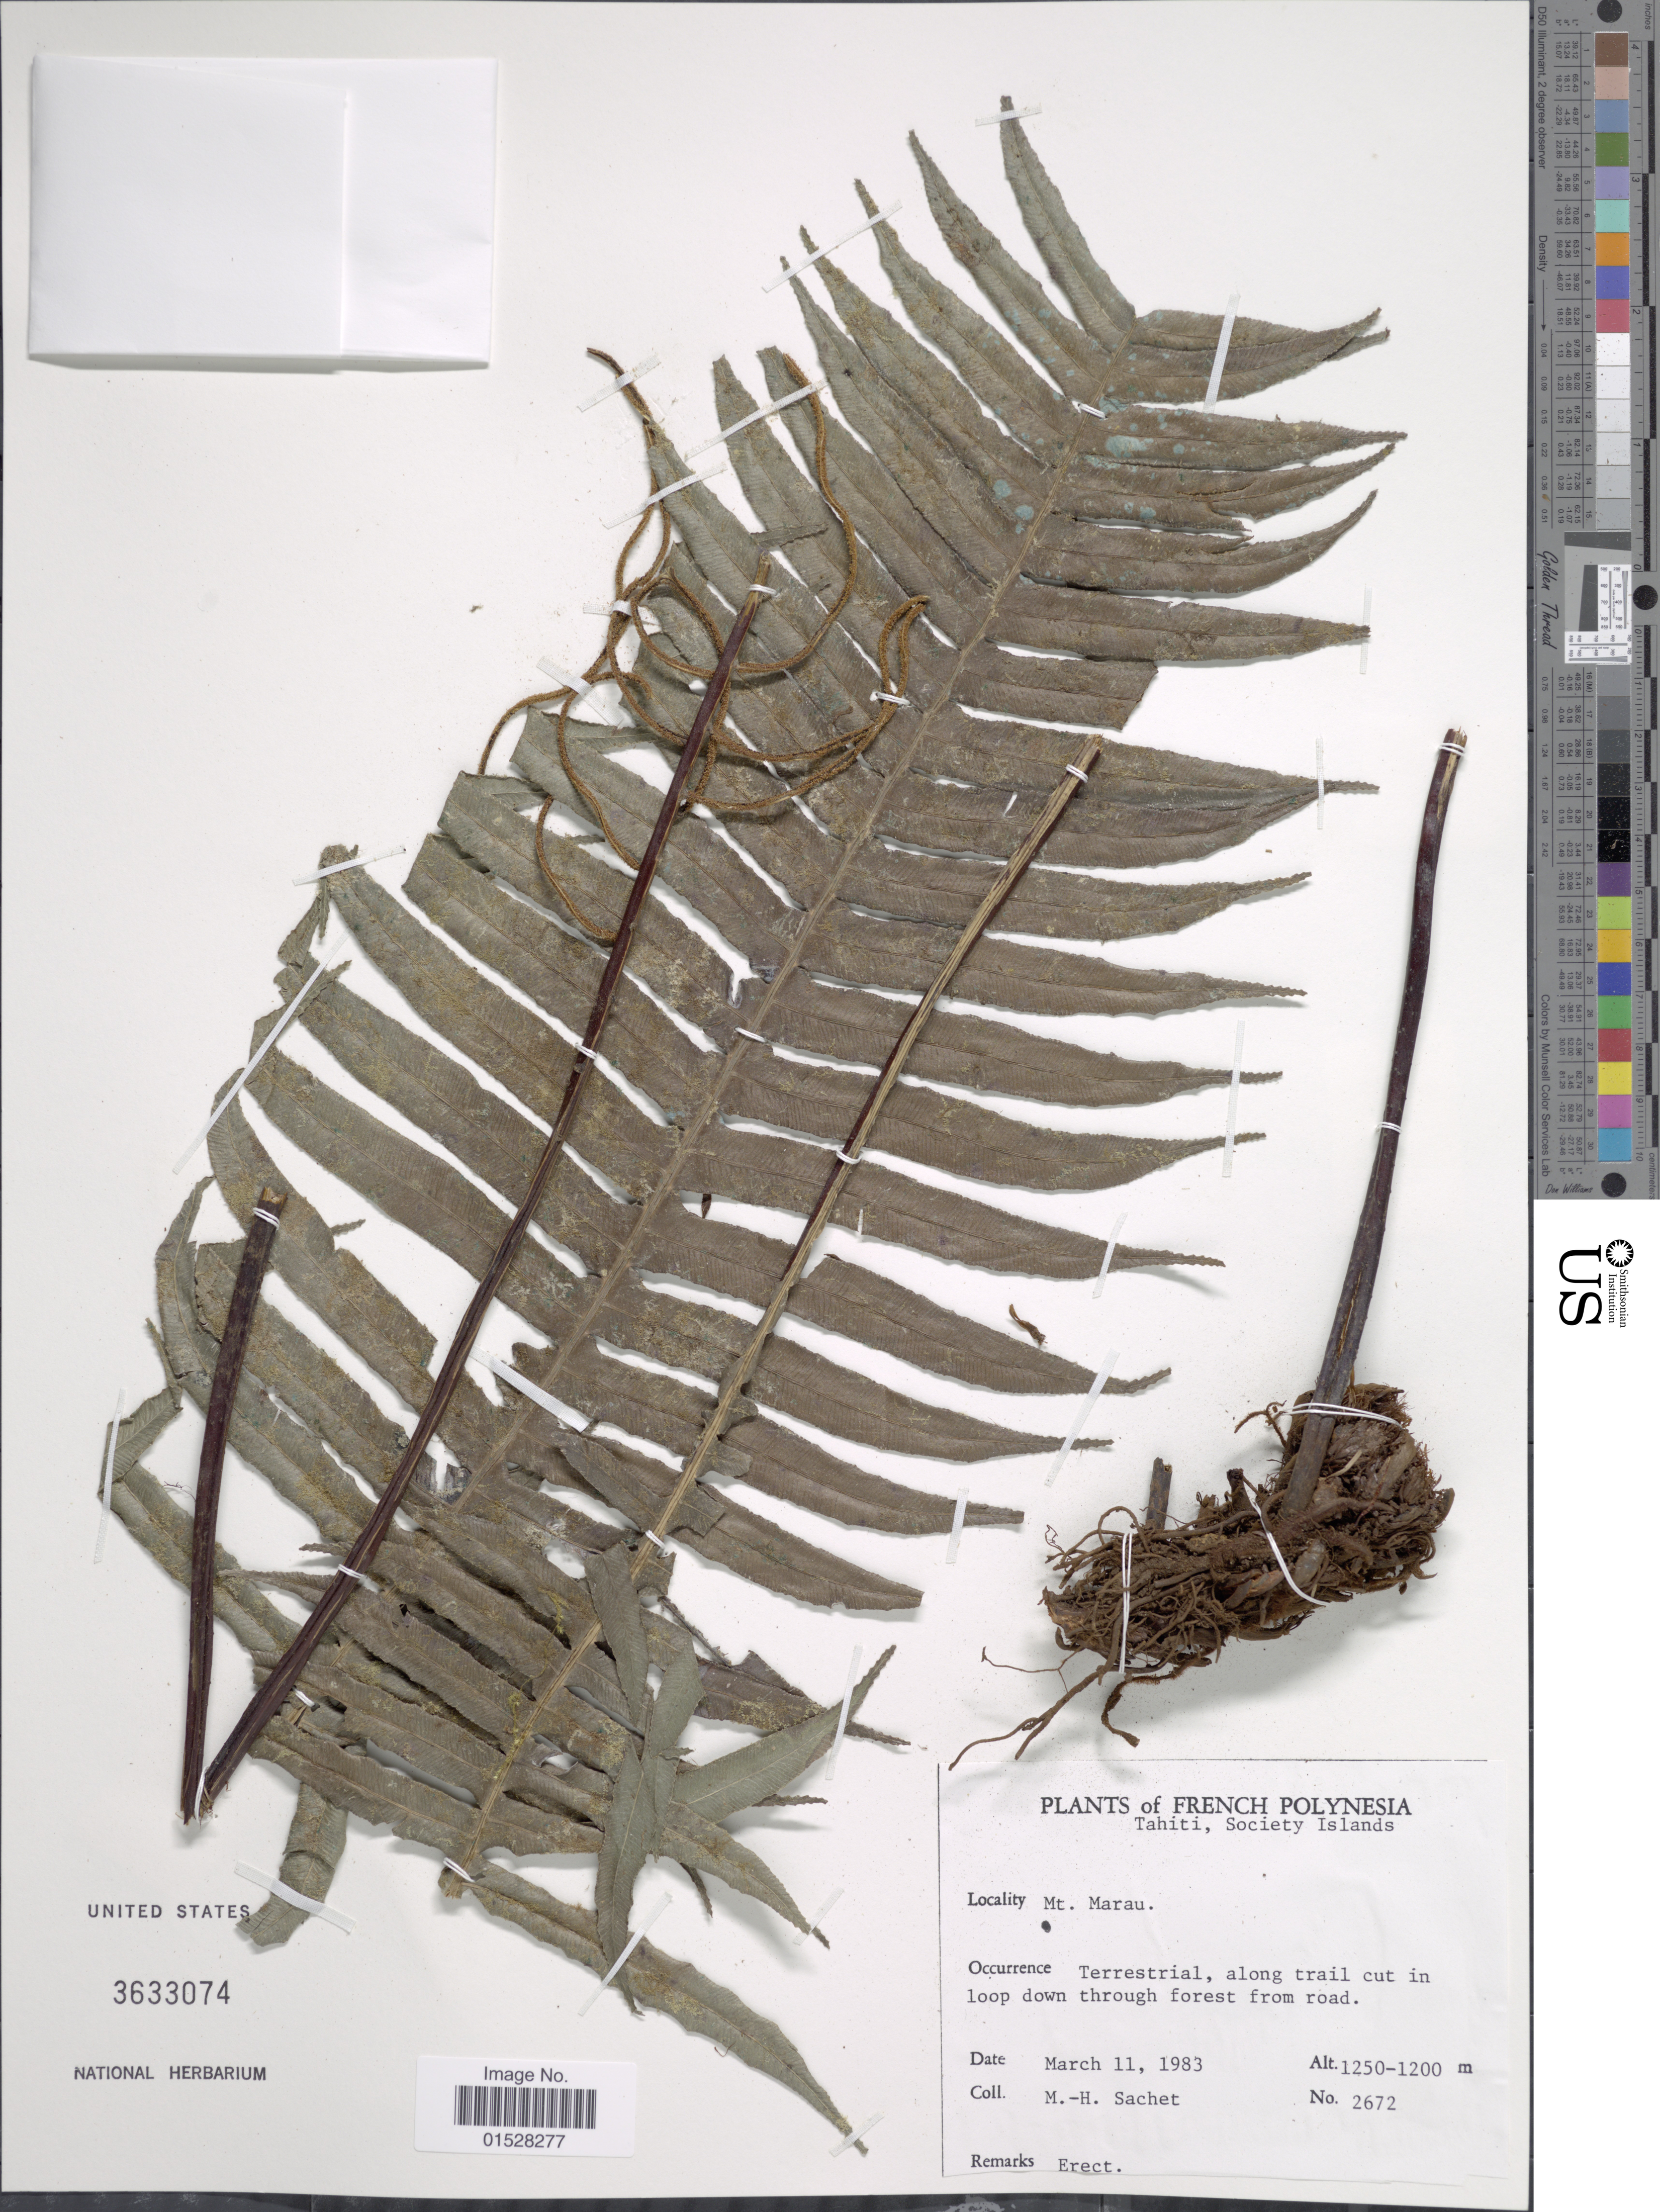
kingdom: Plantae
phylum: Tracheophyta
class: Polypodiopsida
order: Polypodiales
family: Blechnaceae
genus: Blechnum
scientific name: Blechnum vulcanicum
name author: (Blume) Kuhn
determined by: Florence, J.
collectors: M.-H. Sachet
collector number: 2672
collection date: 1983-03-11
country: French Polynesia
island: Tahiti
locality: Society Islands, Tahiti, Mt. Marau, along trail cut in loop down through forest from road.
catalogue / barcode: US 3633074